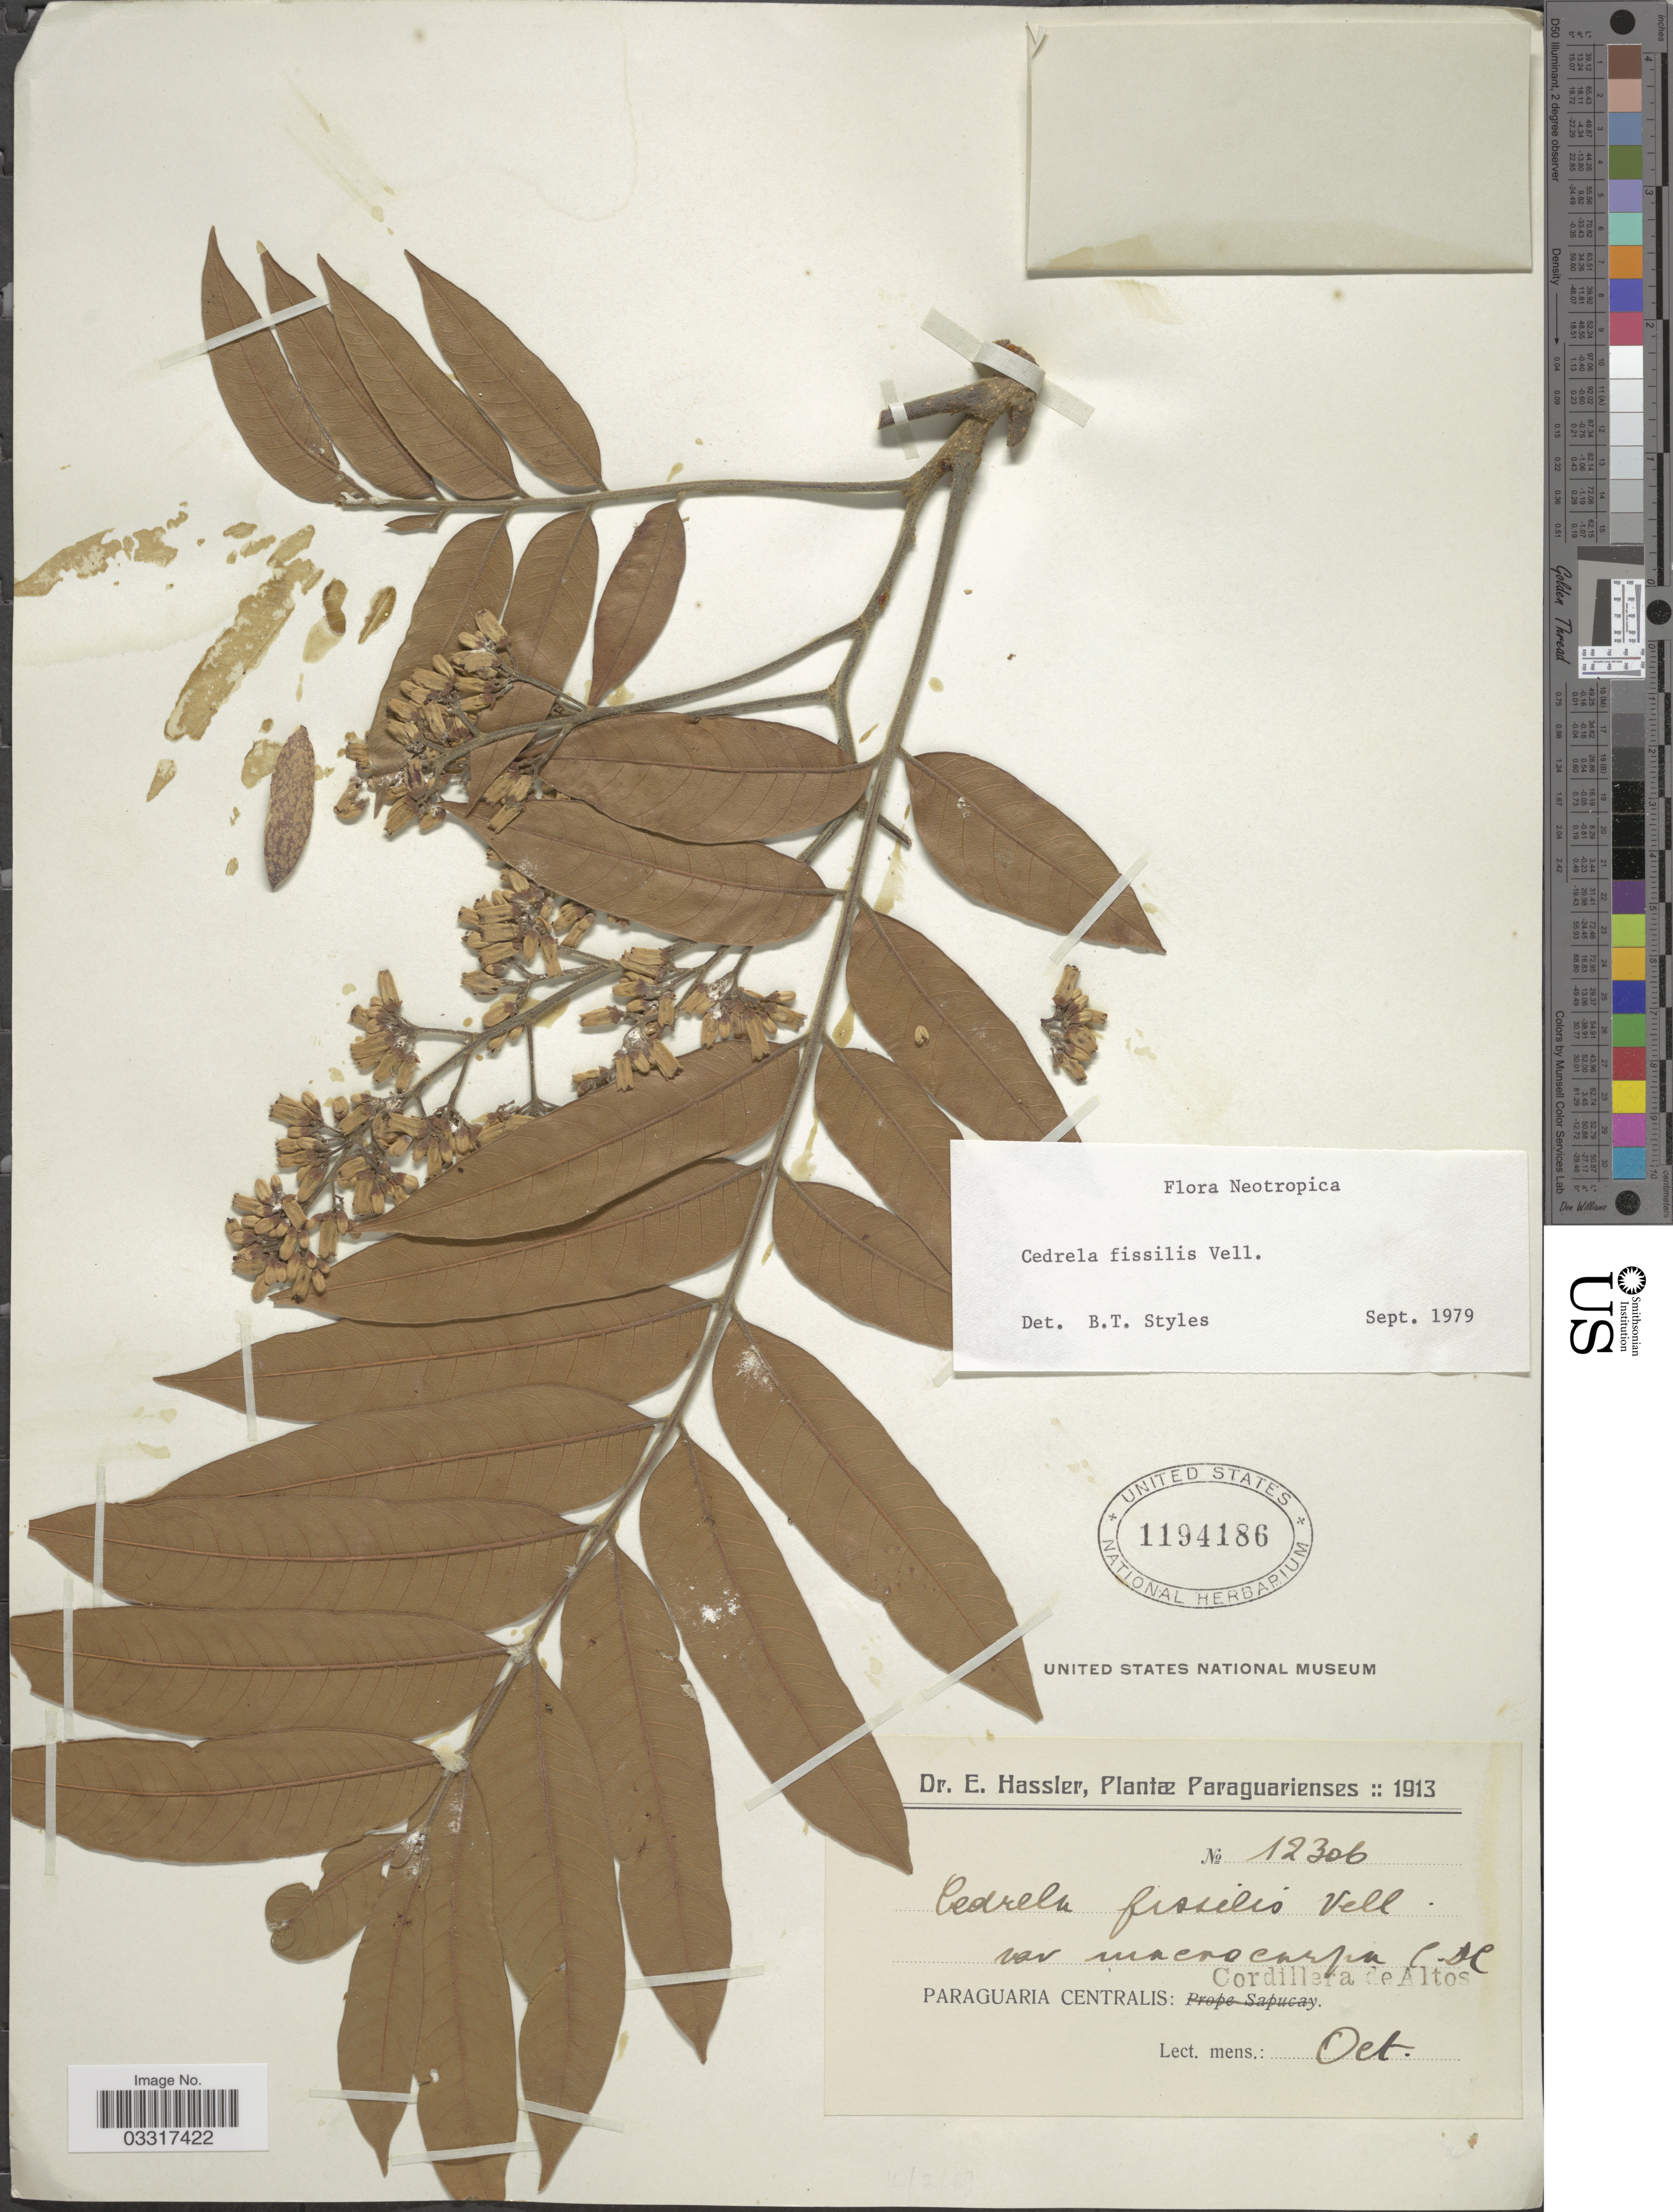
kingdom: Plantae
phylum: Tracheophyta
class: Magnoliopsida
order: Sapindales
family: Meliaceae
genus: Cedrela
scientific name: Cedrela fissilis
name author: Vell.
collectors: E. Hassler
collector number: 12306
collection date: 1913-10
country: Paraguay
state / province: Central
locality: Paraguaria Centralis: Cordillera de Altos.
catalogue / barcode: US 1194186